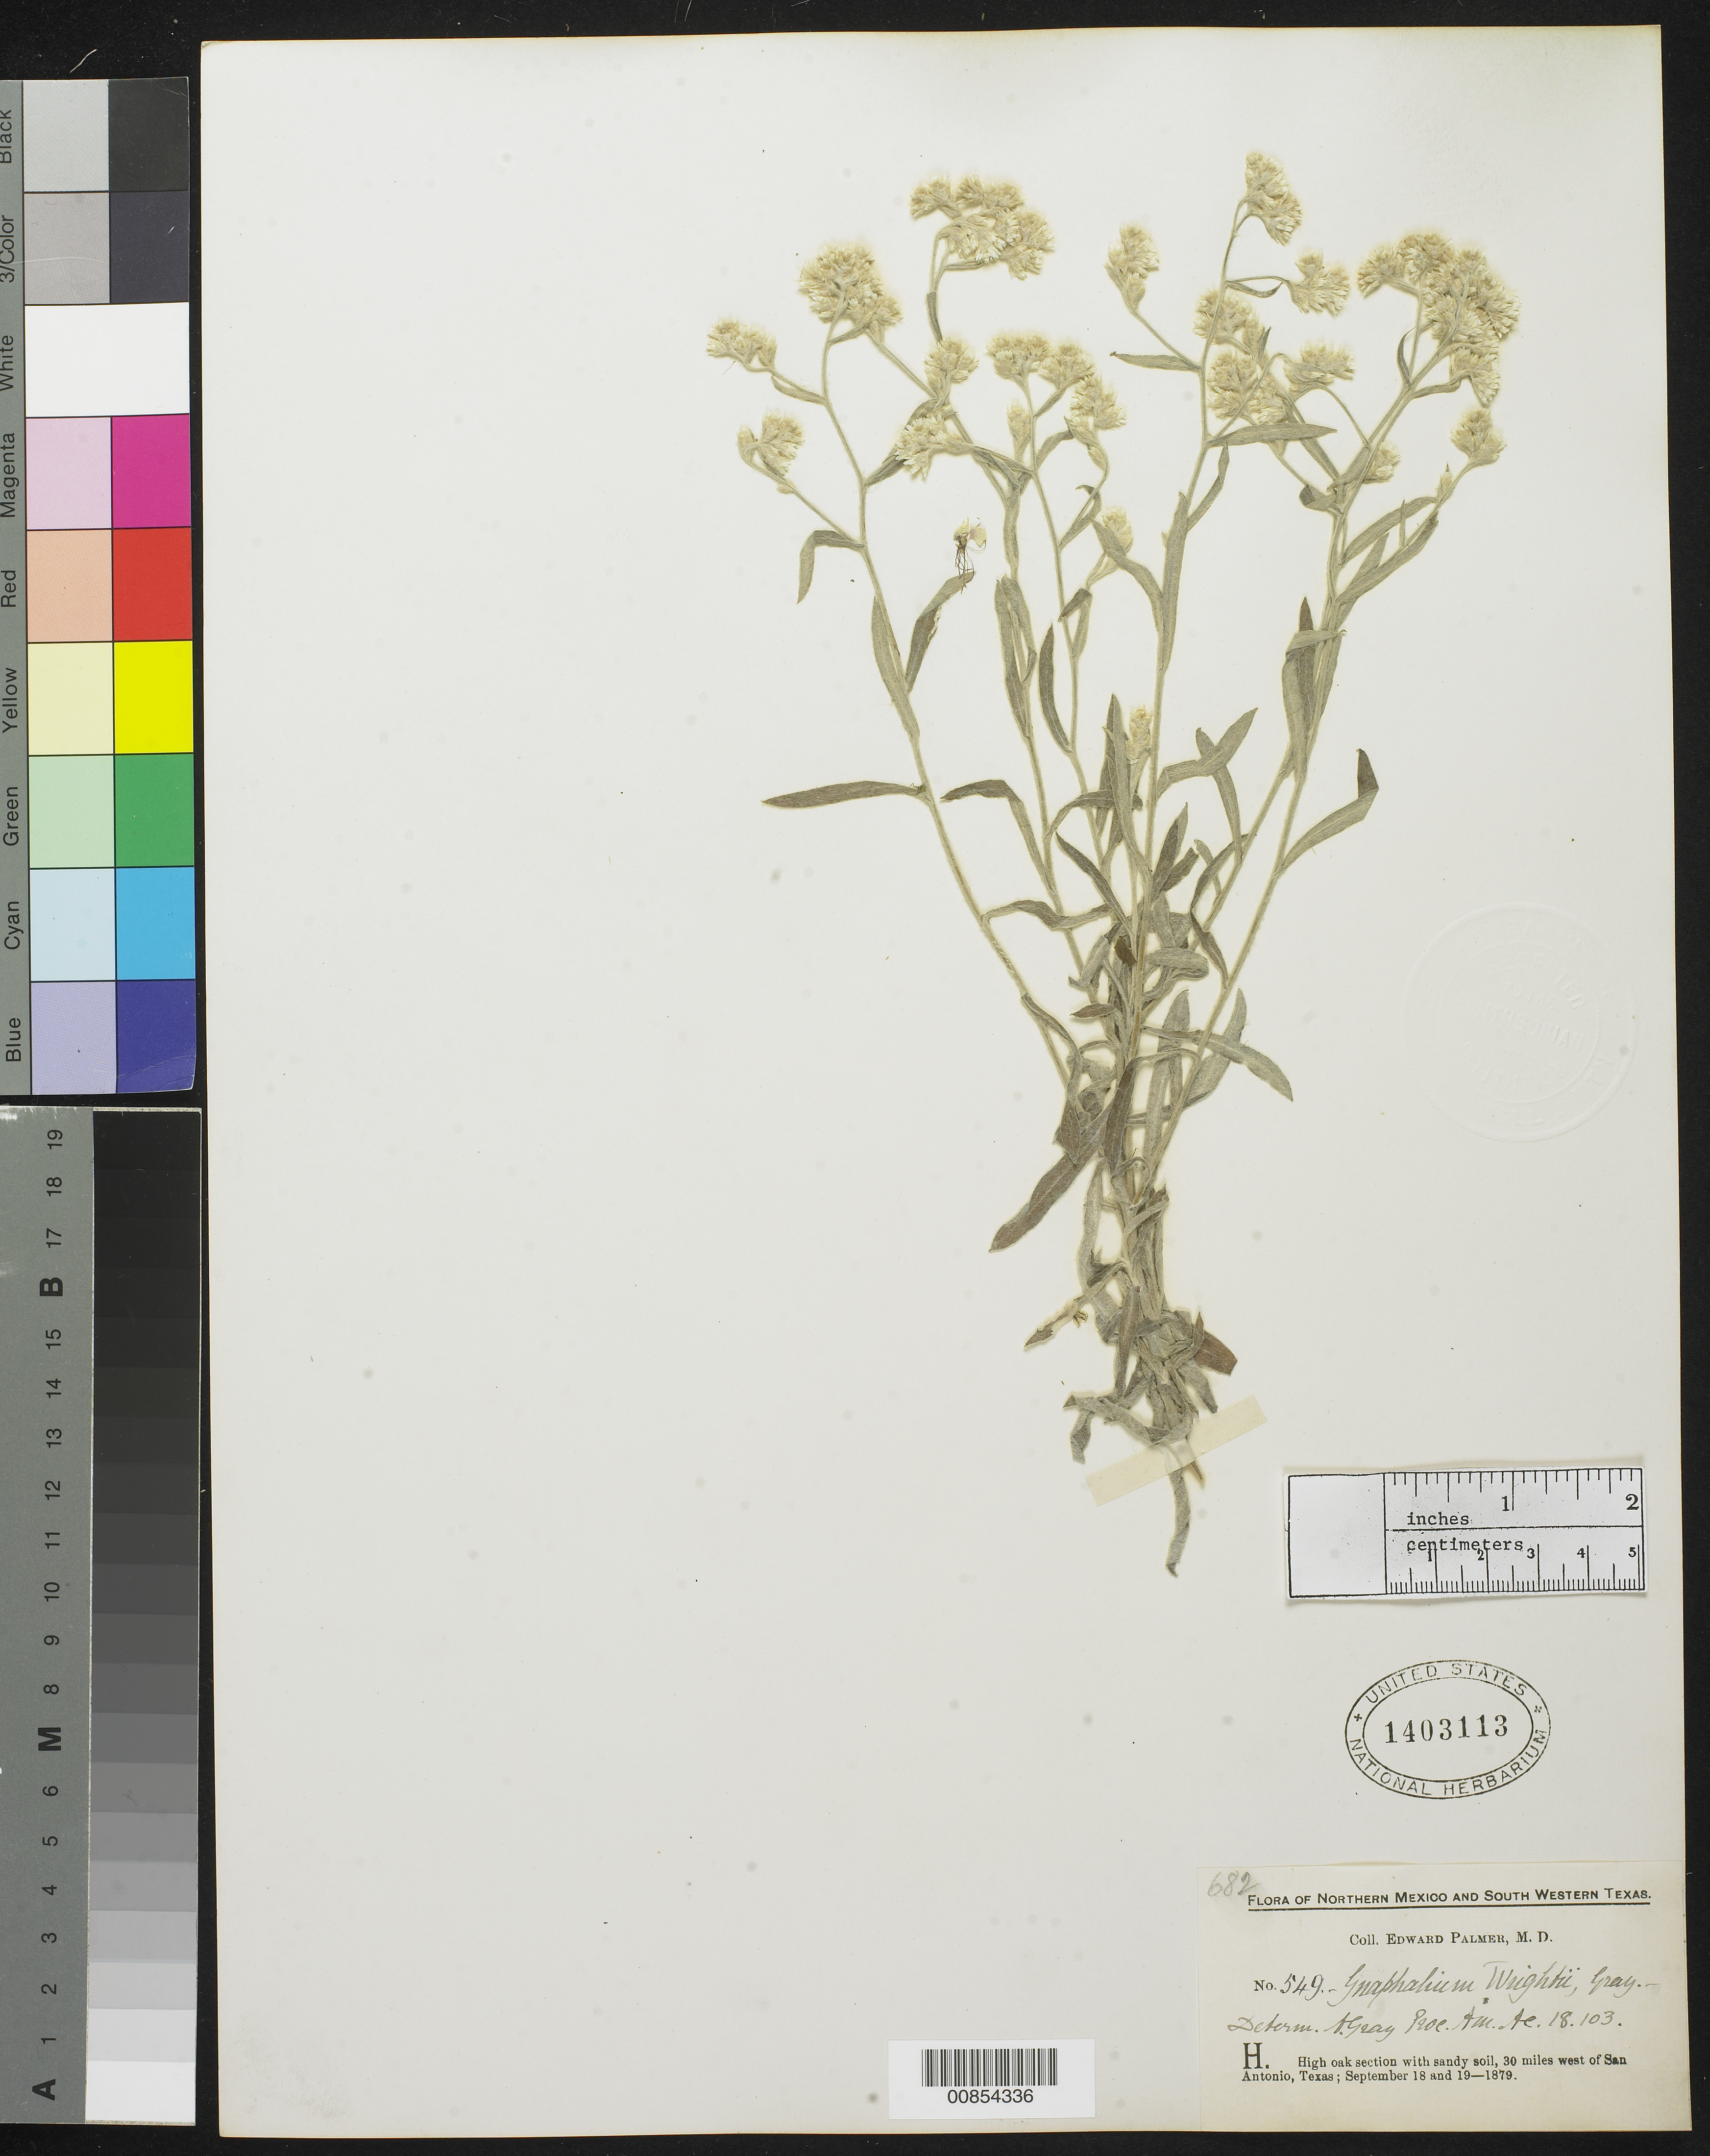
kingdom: Plantae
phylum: Tracheophyta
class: Magnoliopsida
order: Asterales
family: Asteraceae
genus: Pseudognaphalium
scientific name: Pseudognaphalium canescens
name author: (DC.) Anderb.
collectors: E. Palmer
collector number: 549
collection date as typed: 18 Sep 1879 to 19 Sep 1879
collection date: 1879-09-18/1879-09-19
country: United States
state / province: Texas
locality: H. 30 miles west of San Antonio, Texas.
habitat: High oak section with sandy soil.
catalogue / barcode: US 1403113